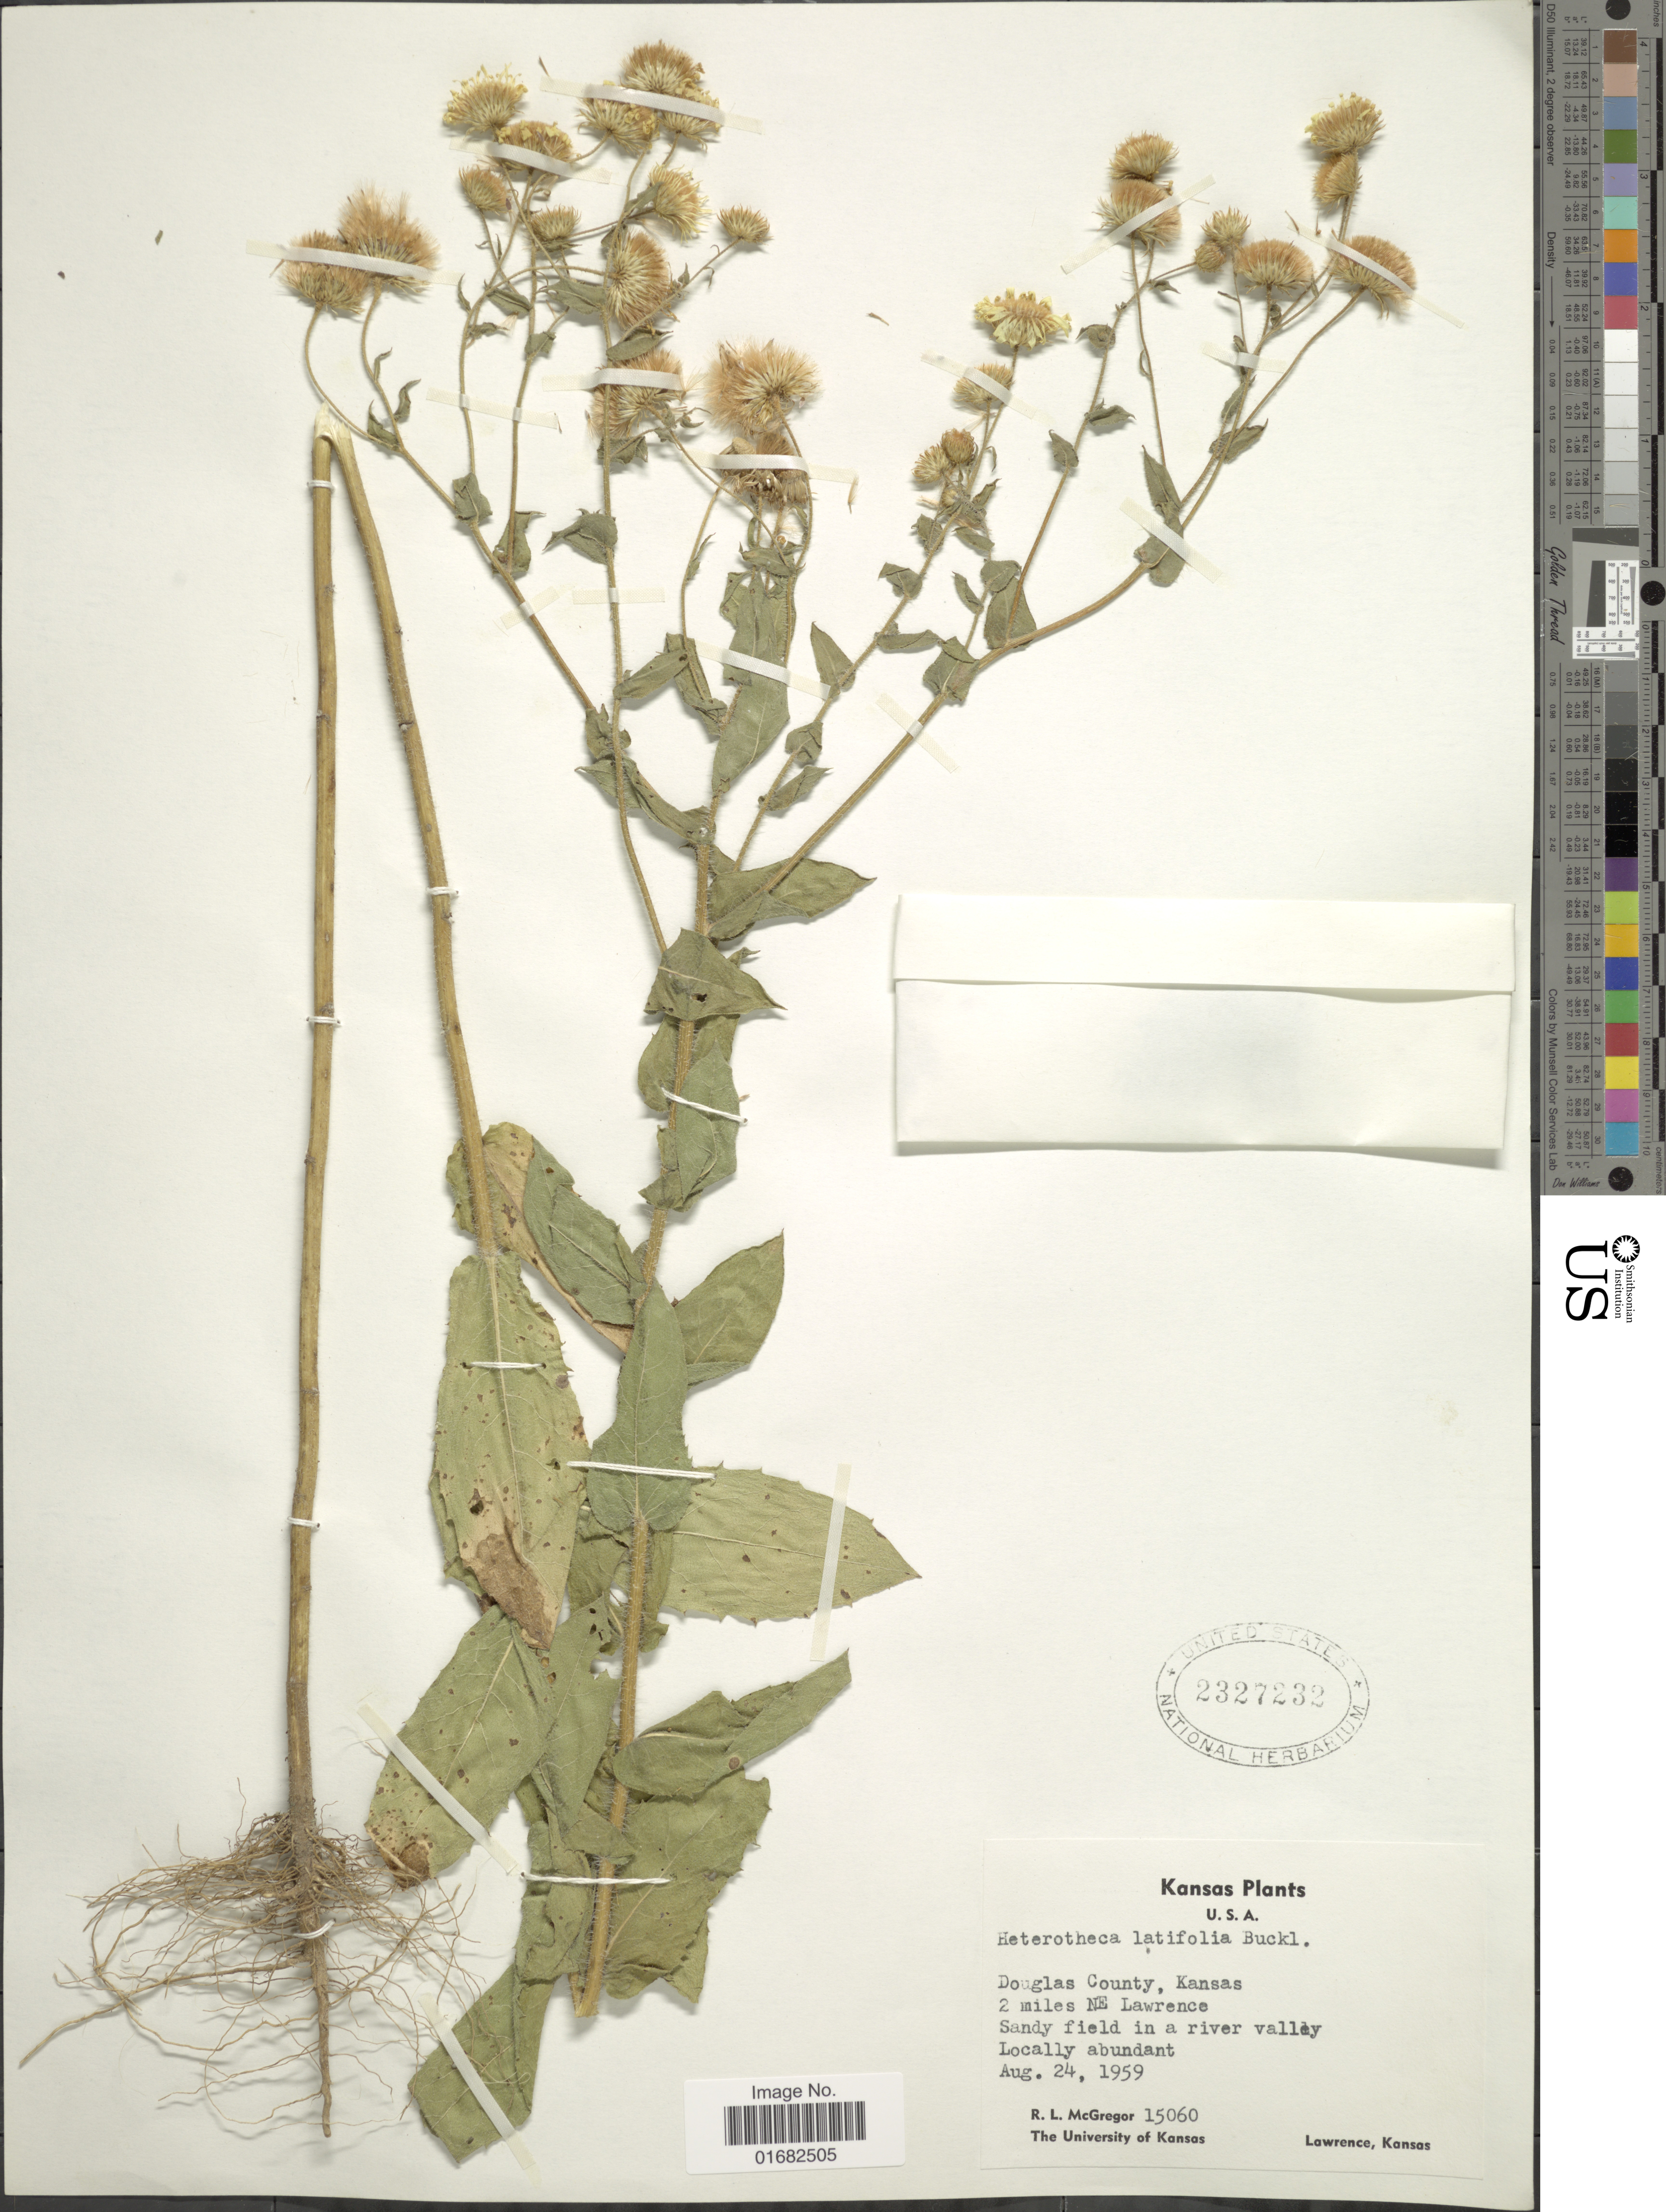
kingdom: Plantae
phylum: Tracheophyta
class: Magnoliopsida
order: Asterales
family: Asteraceae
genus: Heterotheca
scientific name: Heterotheca latifolia var. latifolia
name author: Buckley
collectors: R. McGregor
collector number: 15060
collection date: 1959-08-24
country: United States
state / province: Kansas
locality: Douglas County. 2 miles NE Lawrence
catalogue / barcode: US 2327232